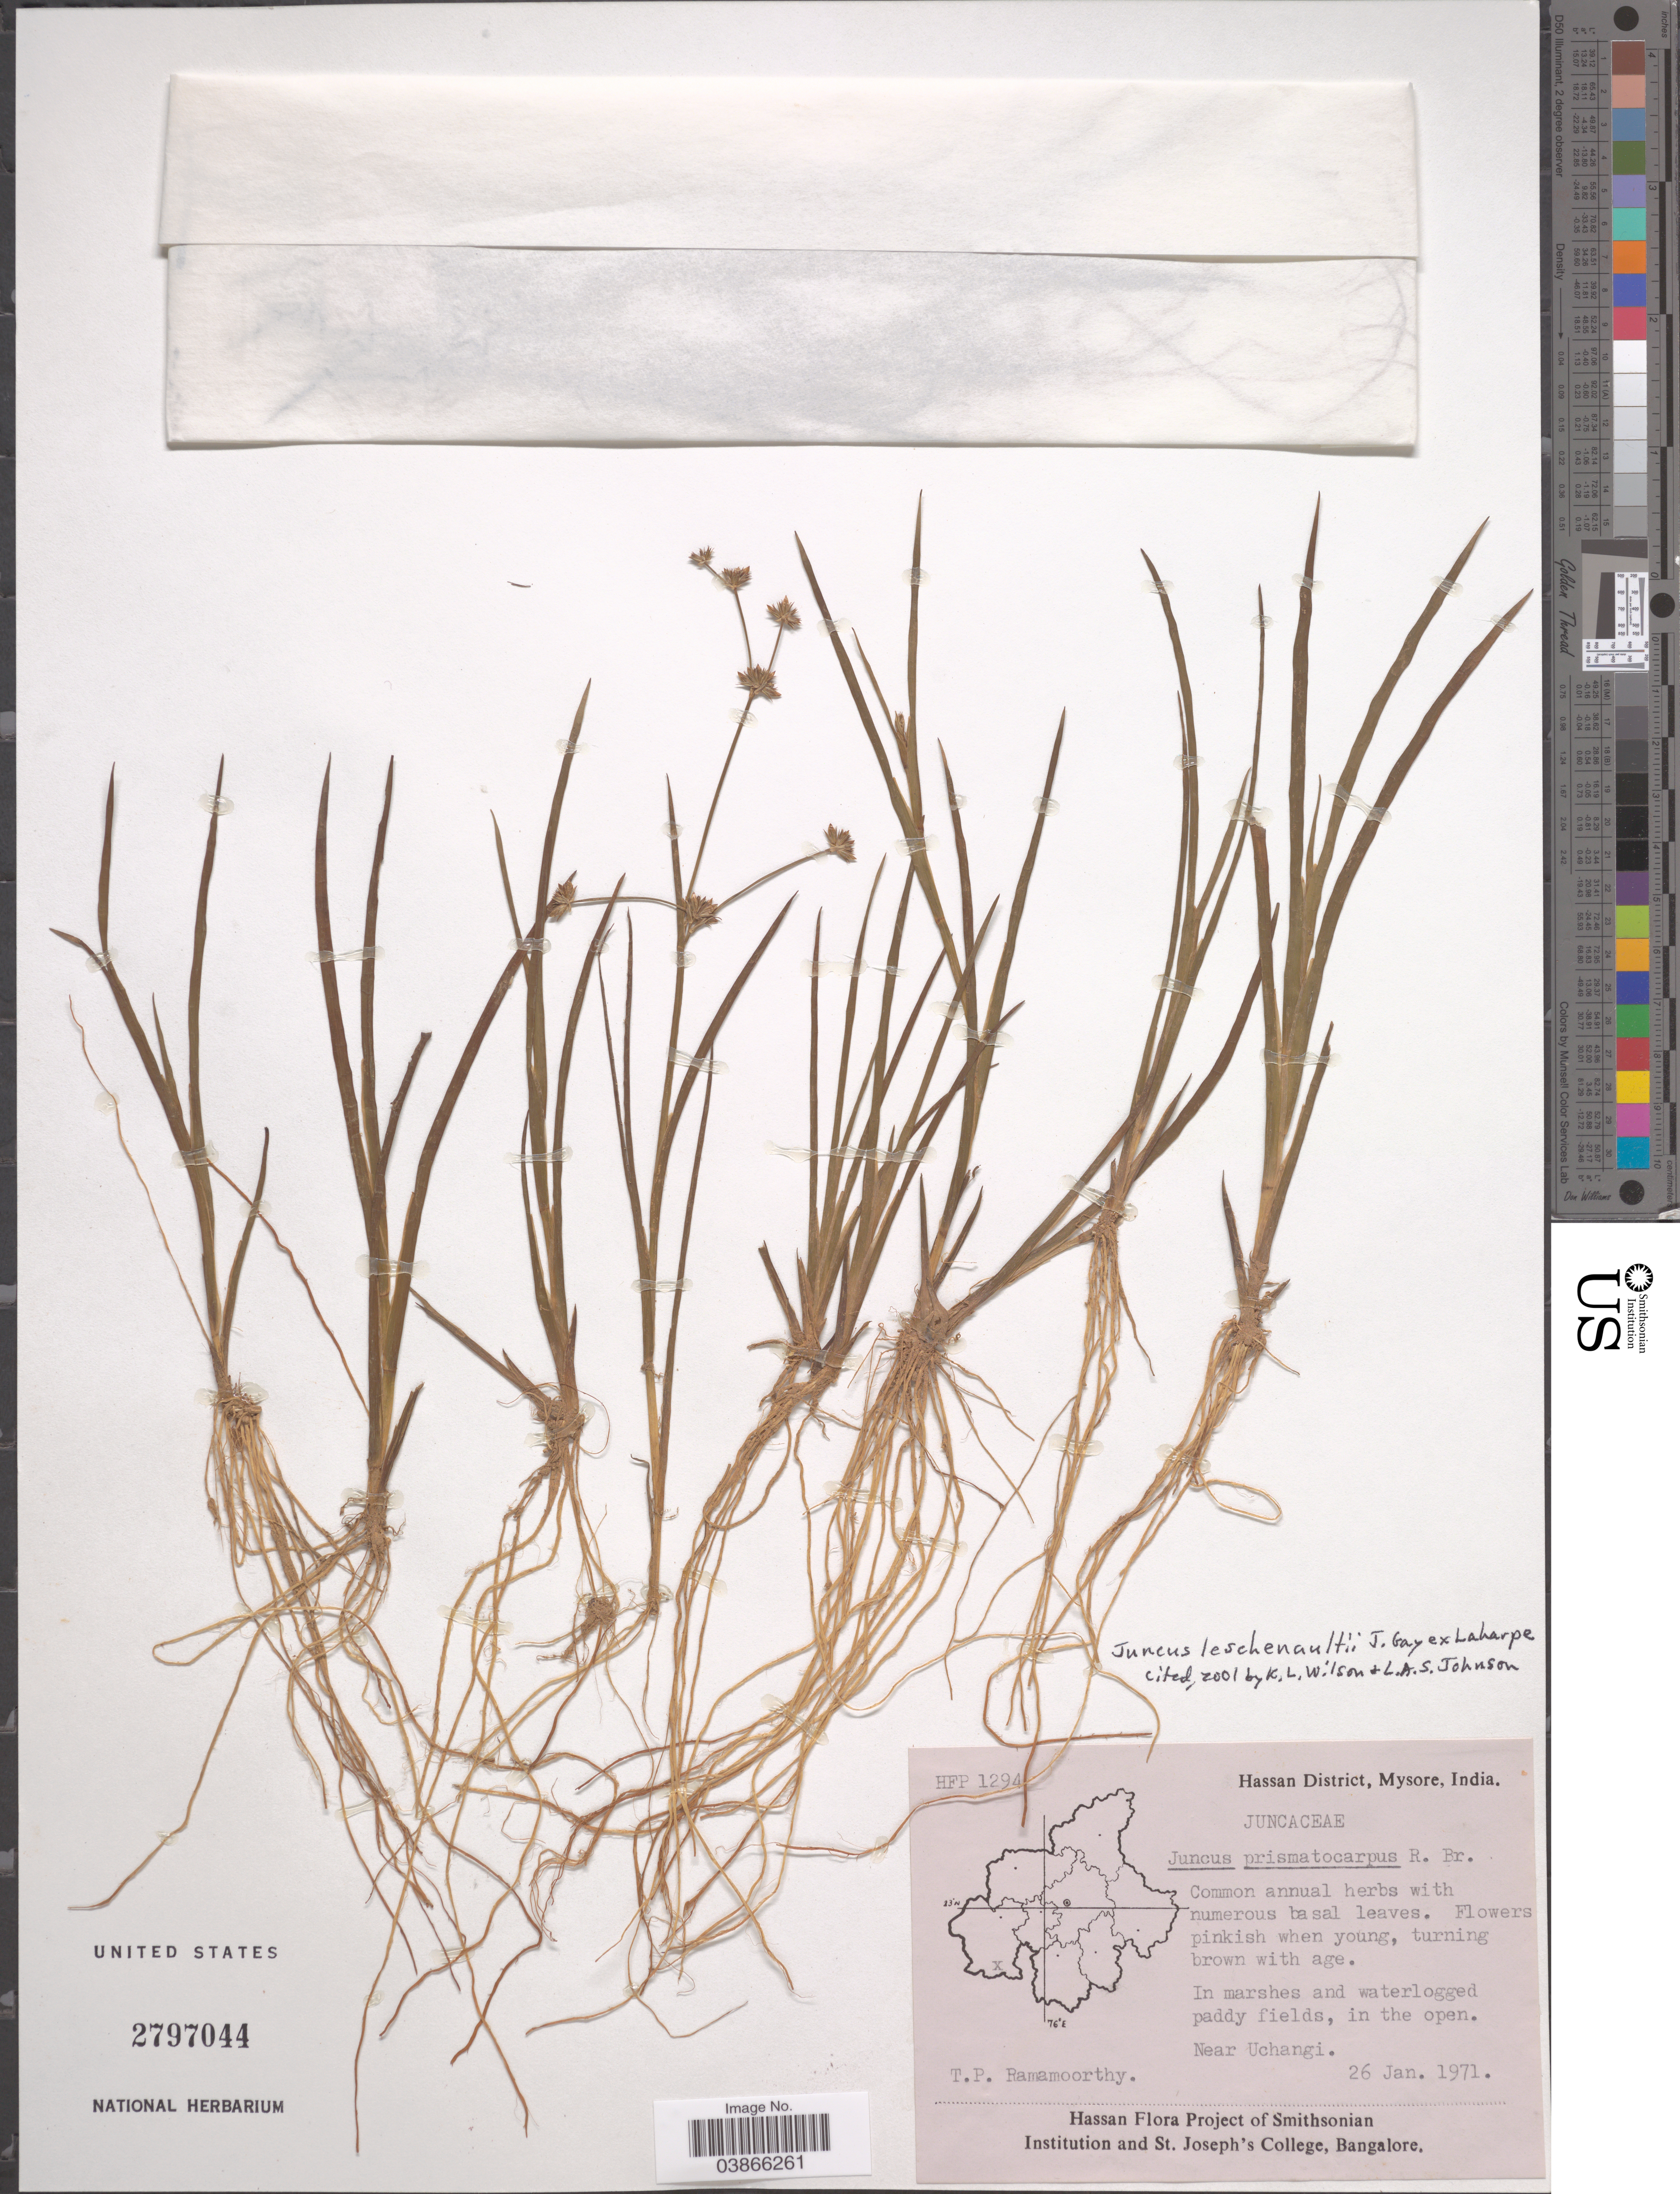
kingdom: Plantae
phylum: Tracheophyta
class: Liliopsida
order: Poales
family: Juncaceae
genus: Juncus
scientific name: Juncus leschenaultii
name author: J. Gay ex Laharpe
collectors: T. P. Ramamoorthy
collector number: HFP 1294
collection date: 1971-01-26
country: India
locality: Hassan District, Mysore. Near Uchangi.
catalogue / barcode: US 2797044